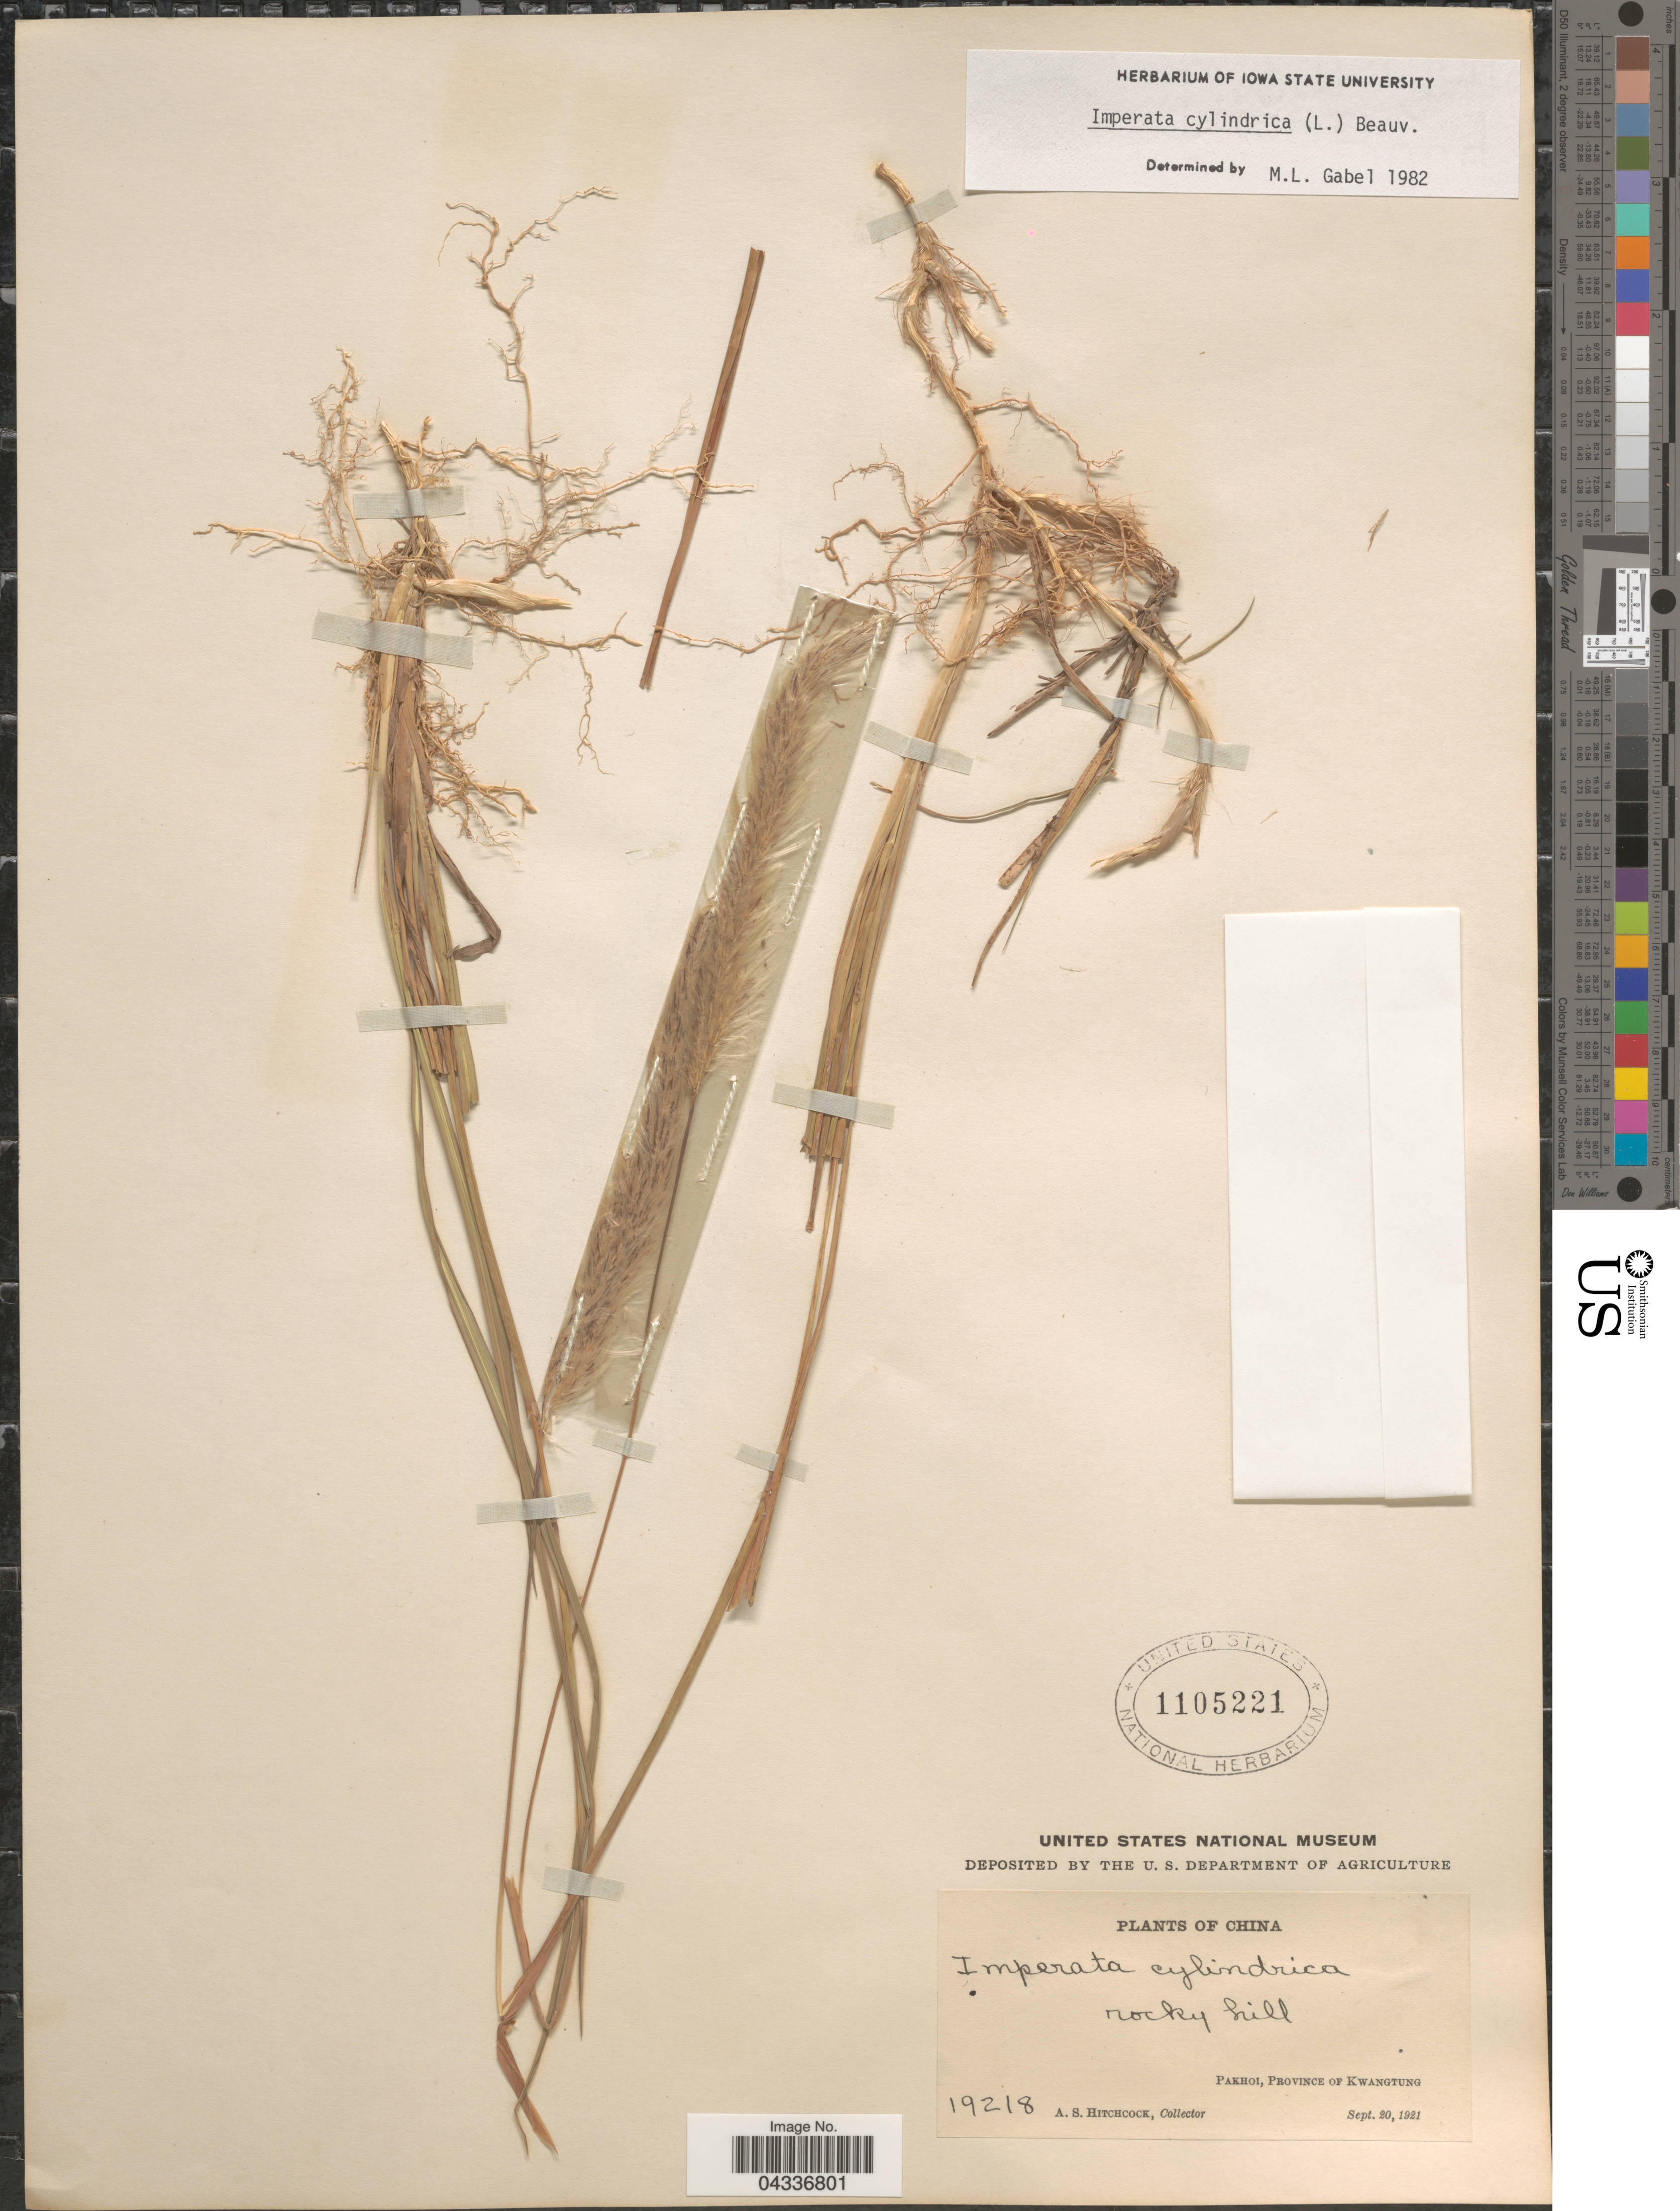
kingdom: Plantae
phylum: Tracheophyta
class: Liliopsida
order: Poales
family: Poaceae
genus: Imperata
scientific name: Imperata cylindrica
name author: (L.) P. Beauv.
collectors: A. S. Hitchcock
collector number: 19218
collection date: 1921-09-20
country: China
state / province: Guangdong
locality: Pakhoi, Province Of Kwangtung.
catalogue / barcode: US 1105221